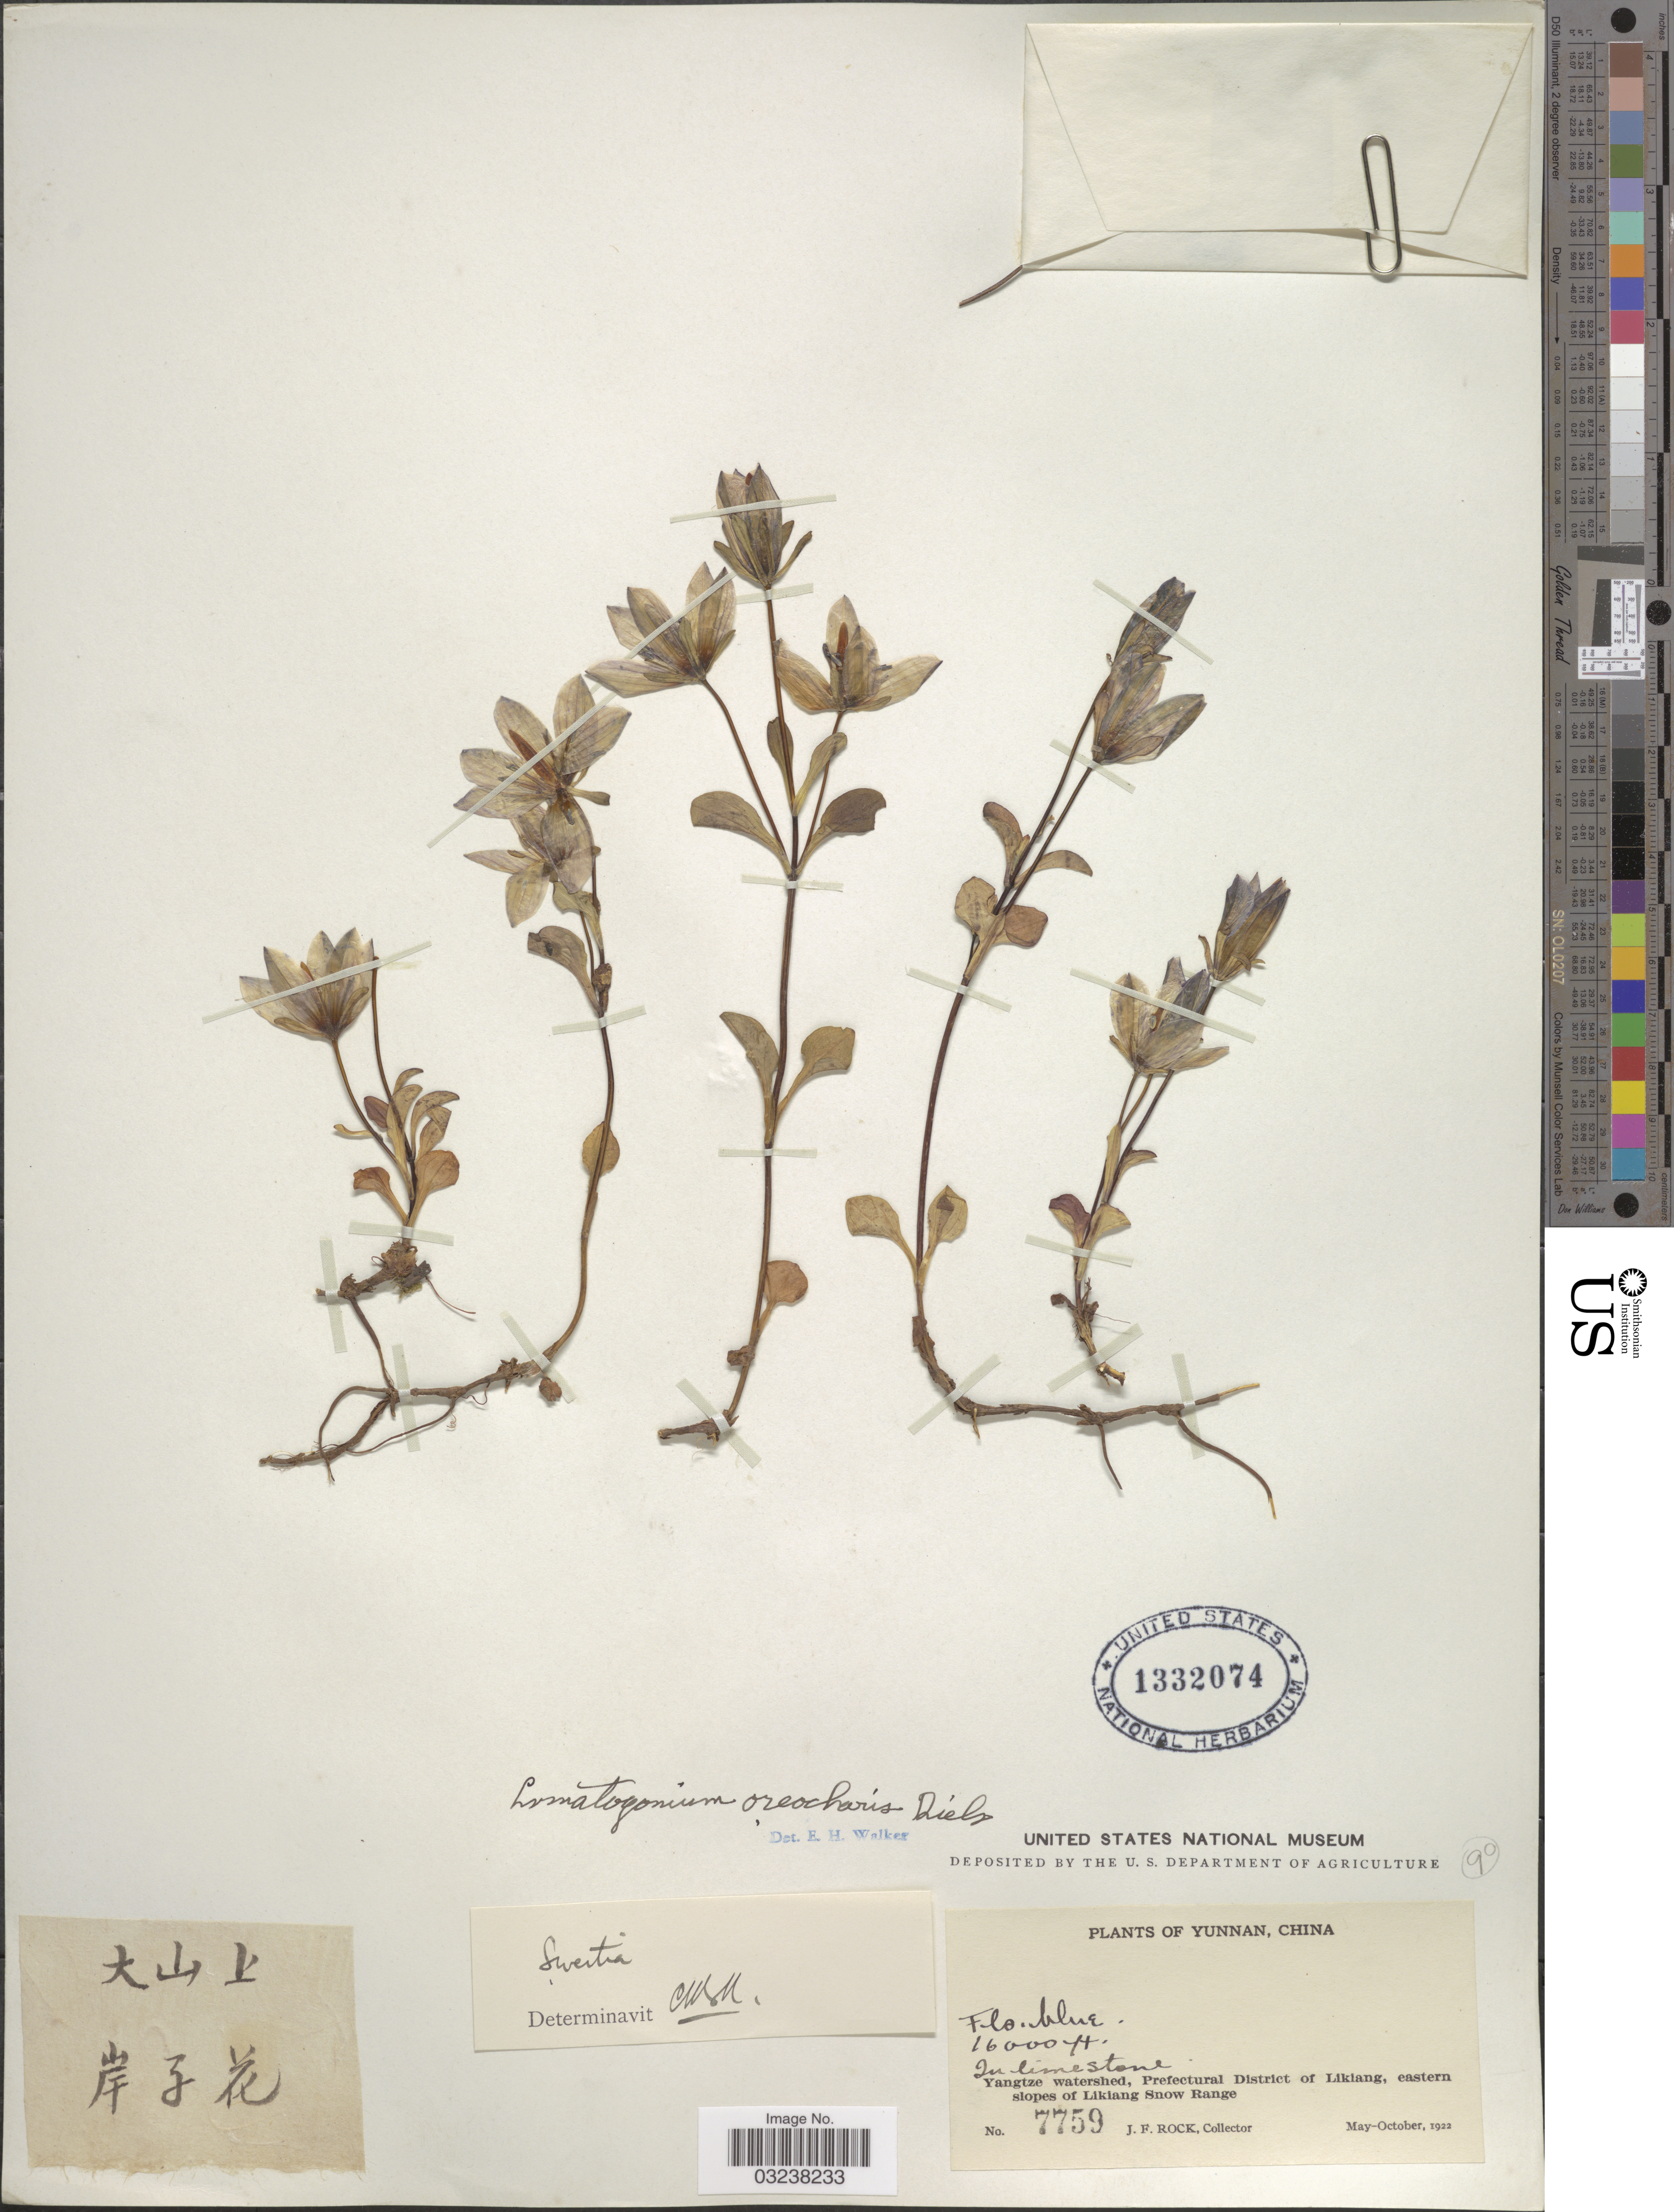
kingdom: Plantae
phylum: Tracheophyta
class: Magnoliopsida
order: Gentianales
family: Gentianaceae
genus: Lomatogonium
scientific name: Lomatogonium oreocharis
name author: (Diels) C. Marquand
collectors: J. Rock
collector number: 7759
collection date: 1922-05/1922-10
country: China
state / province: Yunnan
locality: In limestone. Yangtze watershed, Prefectural District of Likiang, eastern slopes of Likiang Snow Range.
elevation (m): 4877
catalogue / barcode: US 1332074